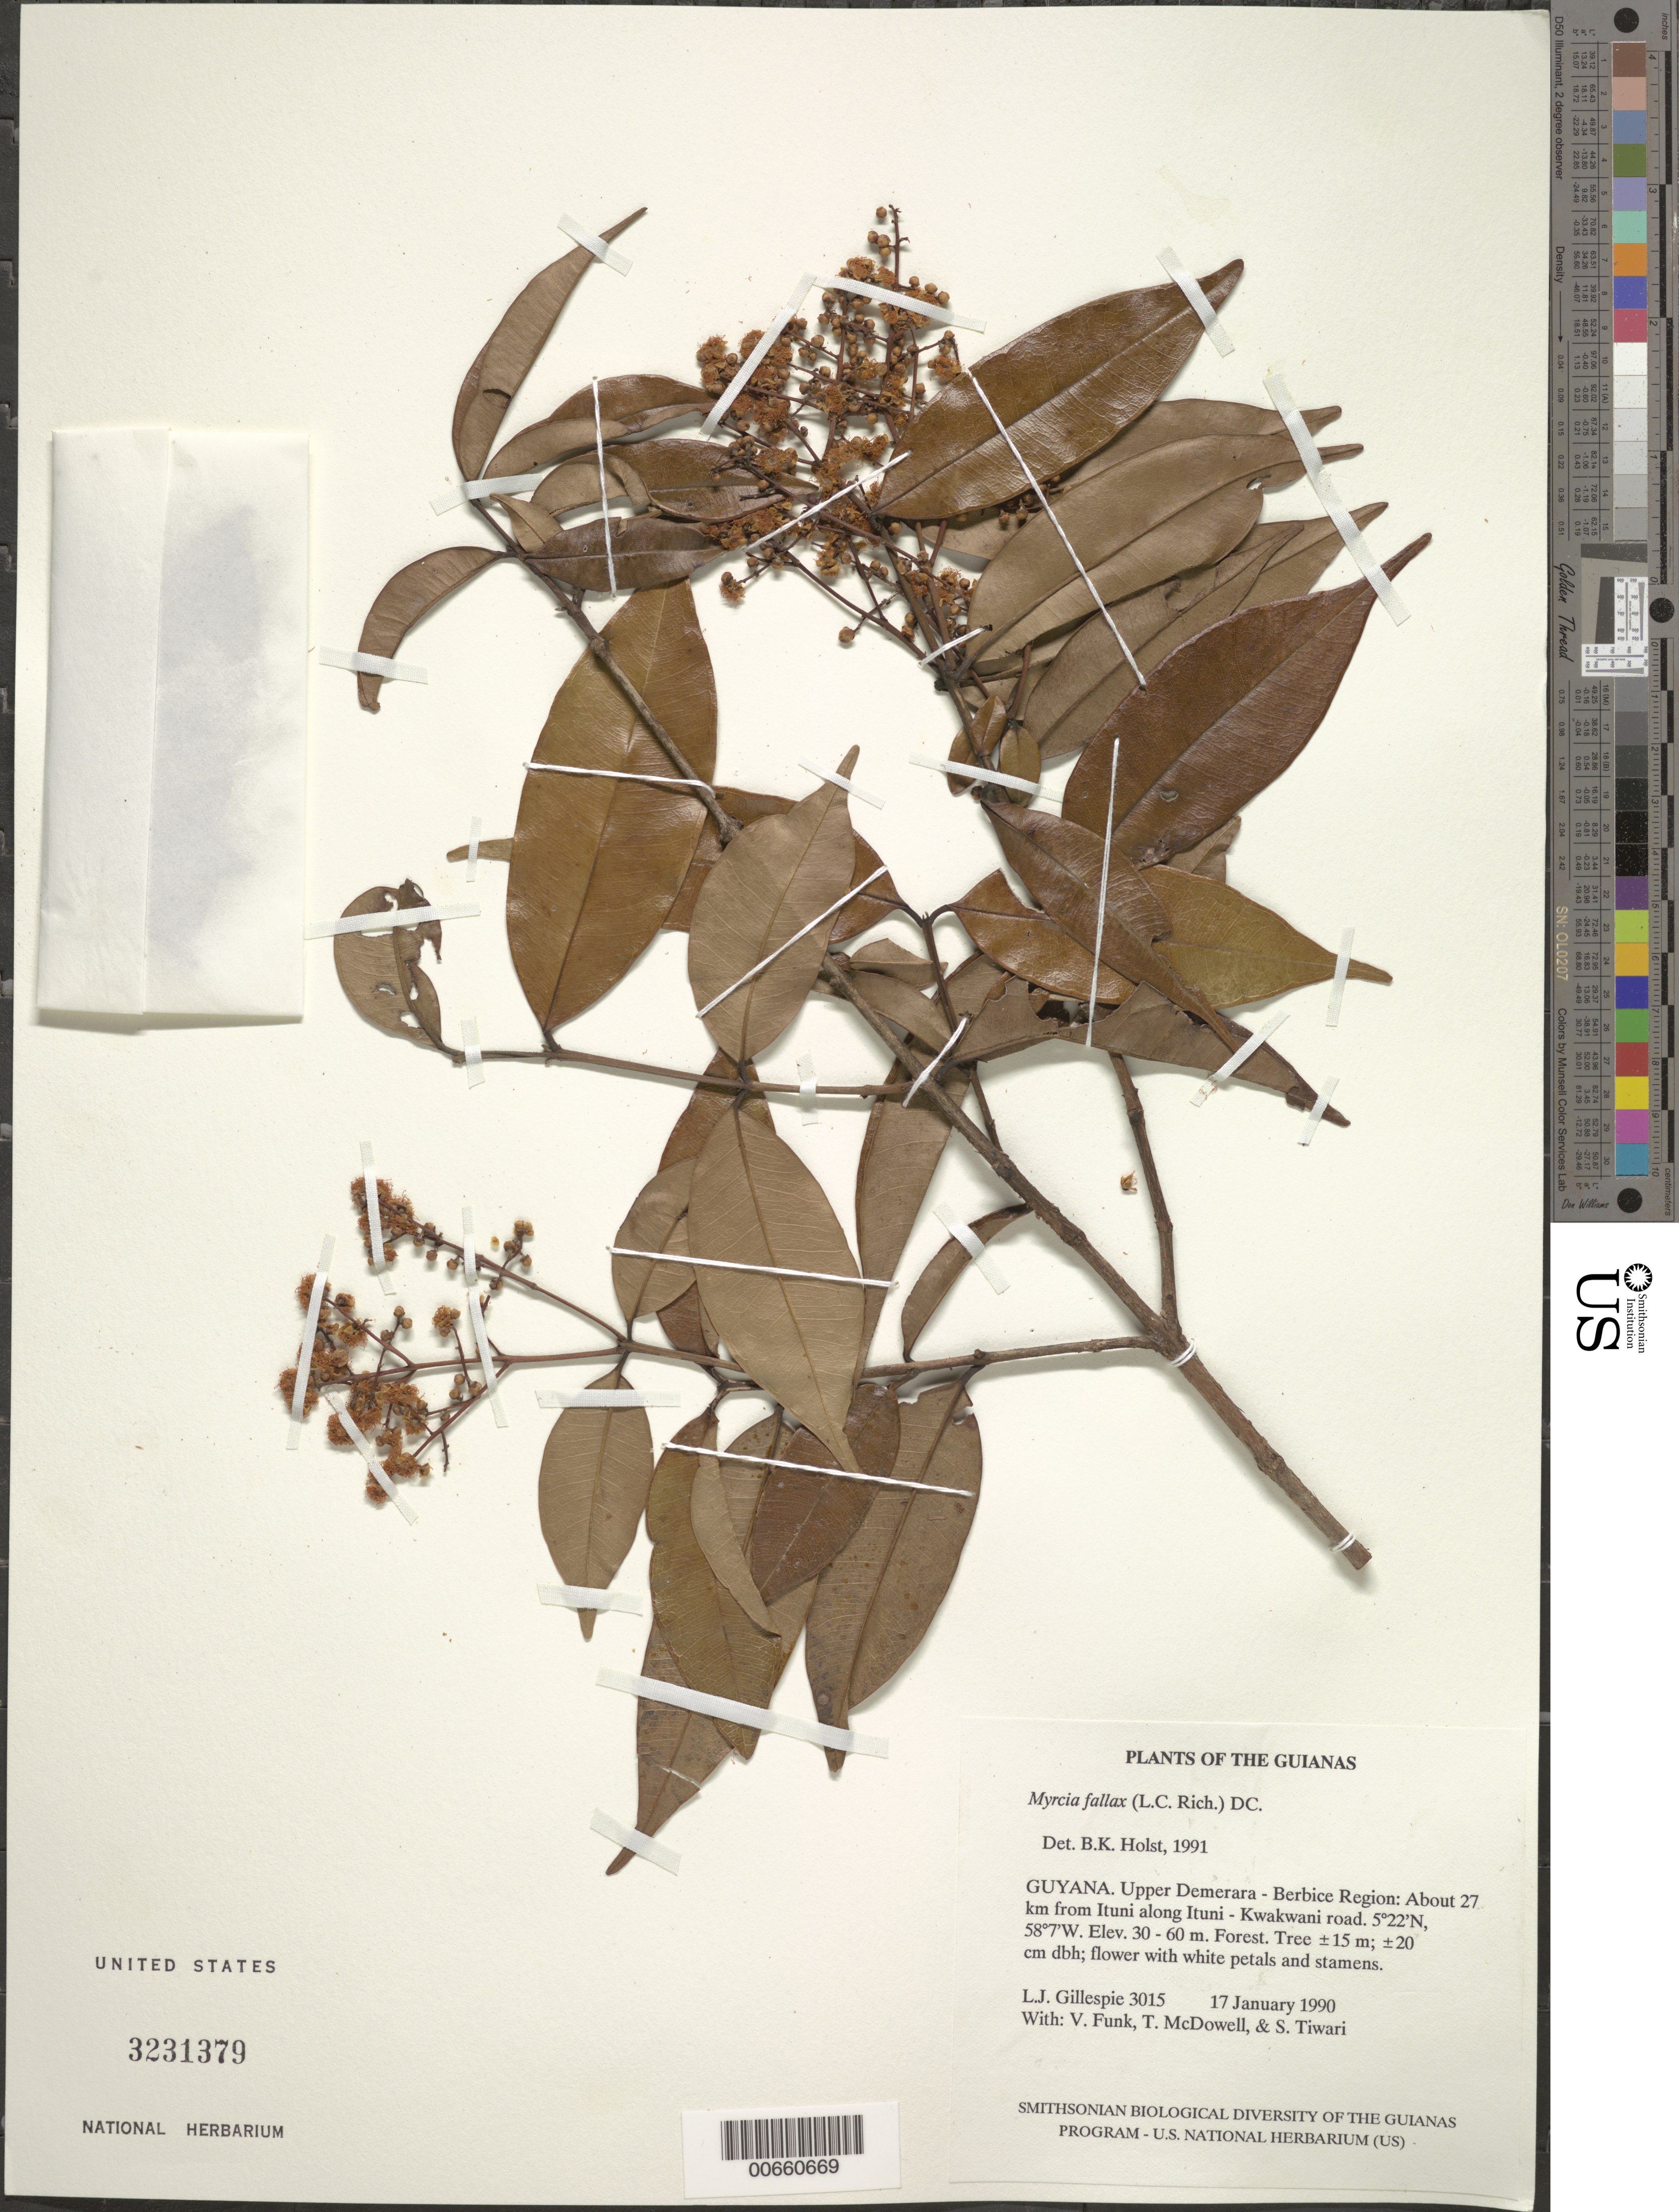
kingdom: Plantae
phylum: Tracheophyta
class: Magnoliopsida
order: Myrtales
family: Myrtaceae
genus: Myrcia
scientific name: Myrcia fallax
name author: (Rich.) DC.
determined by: Holst, Bruce K.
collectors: L. J. Gillespie, V. Funk, T. McDowell & S. Tiwari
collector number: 3015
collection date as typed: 17 January 1990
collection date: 1990-01-17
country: Guyana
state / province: U. Demerara-Berbice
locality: About 27 km from Ituni along Ituni - Kwakwani road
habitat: Forest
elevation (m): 30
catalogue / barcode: US 3231379